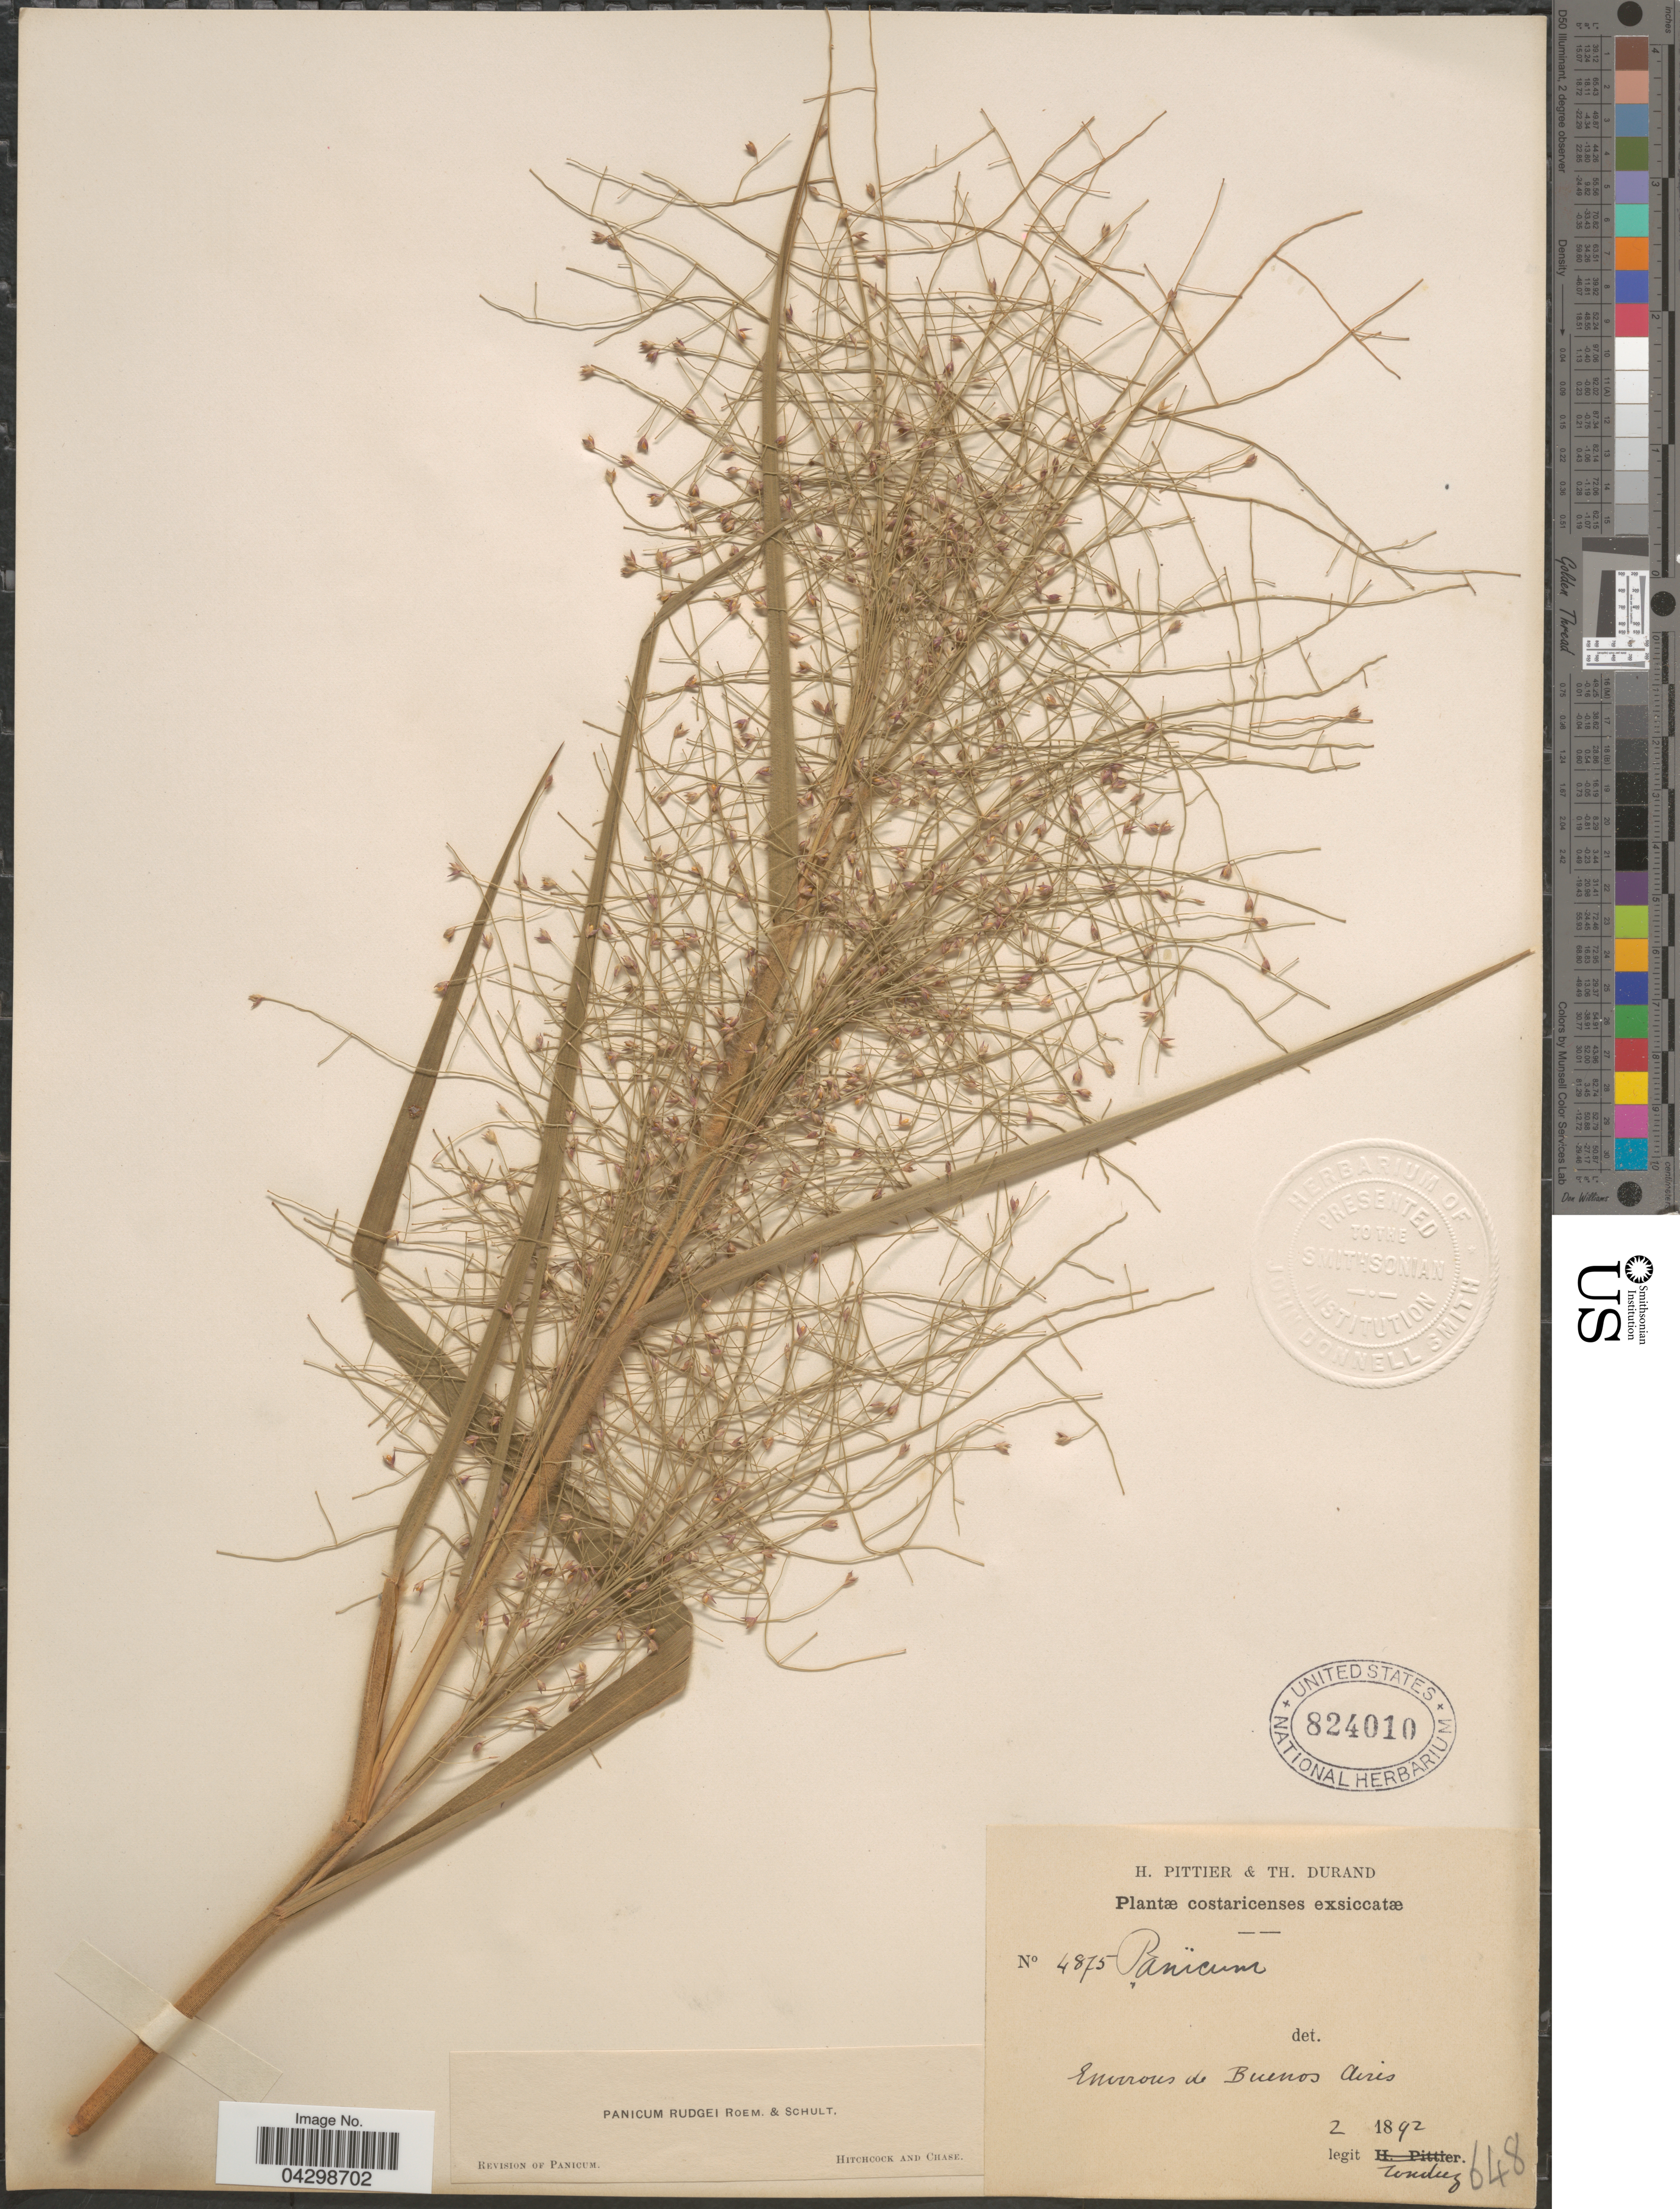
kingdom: Plantae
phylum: Tracheophyta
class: Liliopsida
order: Poales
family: Poaceae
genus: Panicum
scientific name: Panicum rudgei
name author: Roem. & Schult.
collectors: Tonduz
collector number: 4875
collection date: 1892-02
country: Costa Rica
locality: Costaricenses. Environs de Buenos Aires.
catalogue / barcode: US 824010